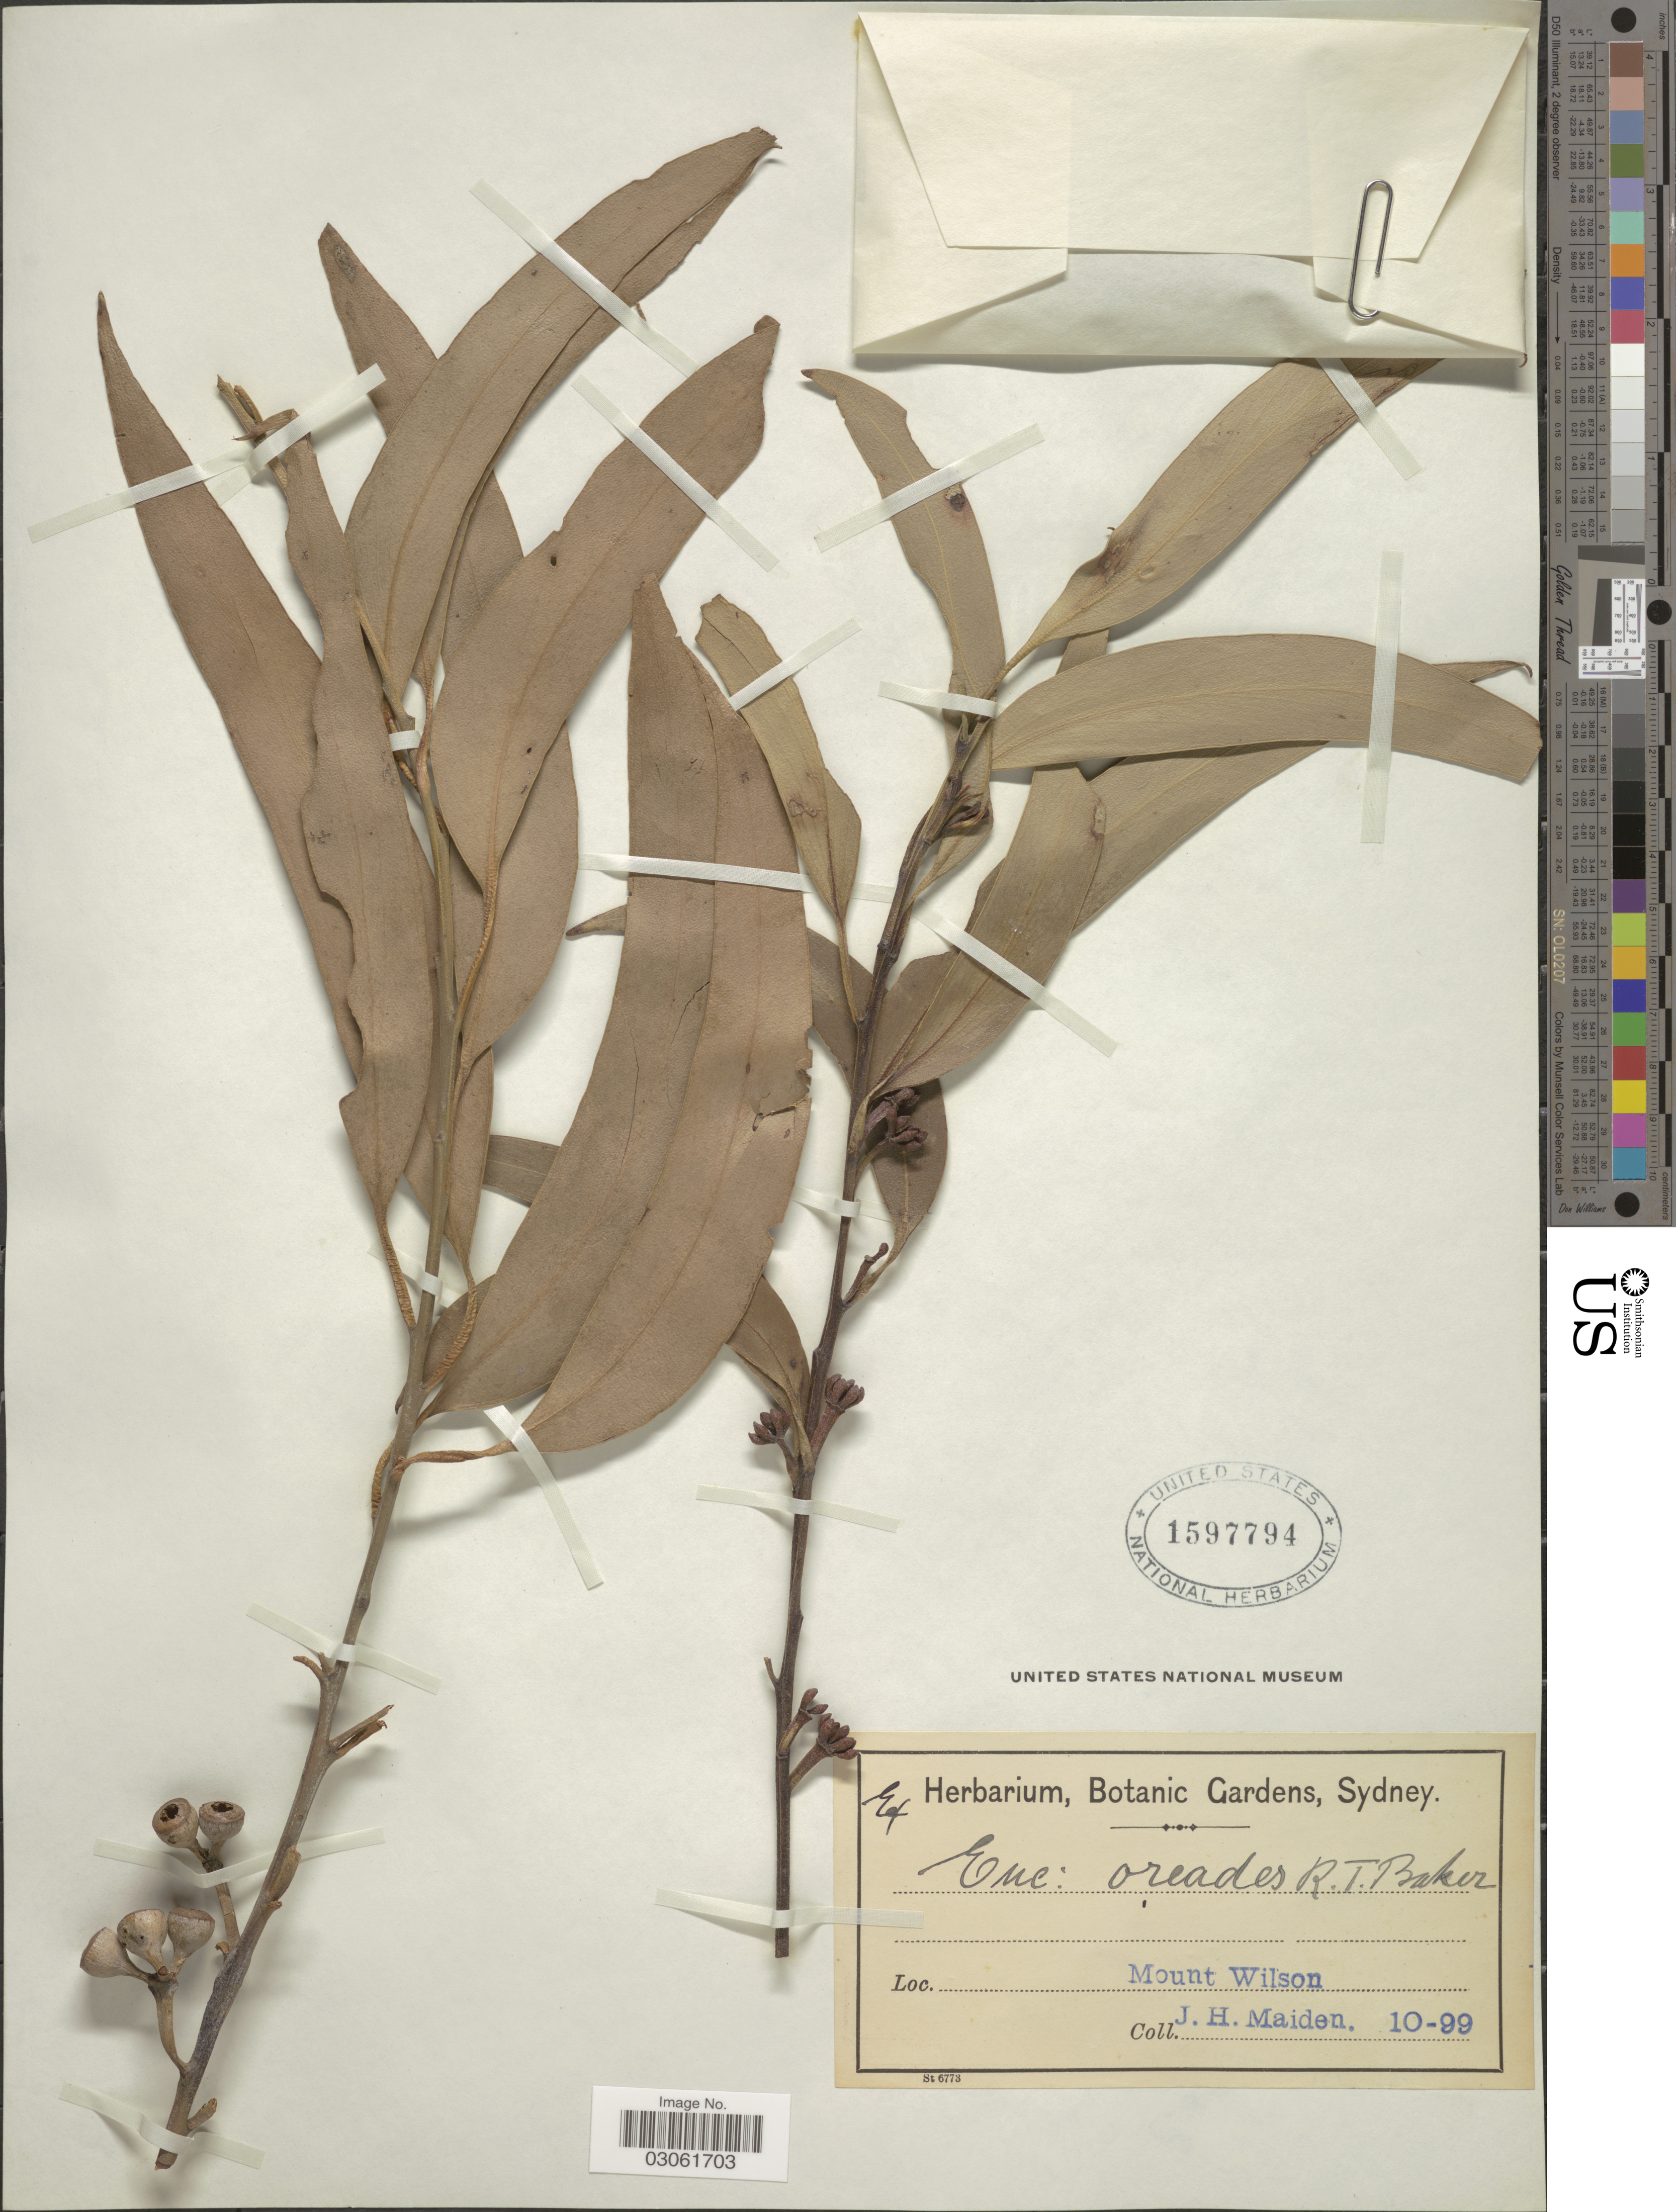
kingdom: Plantae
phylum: Tracheophyta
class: Magnoliopsida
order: Myrtales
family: Myrtaceae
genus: Eucalyptus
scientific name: Eucalyptus oreades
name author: R.T. Baker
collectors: J. Maiden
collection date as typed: Transcribed d/m/y: /10/99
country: Australia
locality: Mount Wilson.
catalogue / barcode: US 1597794